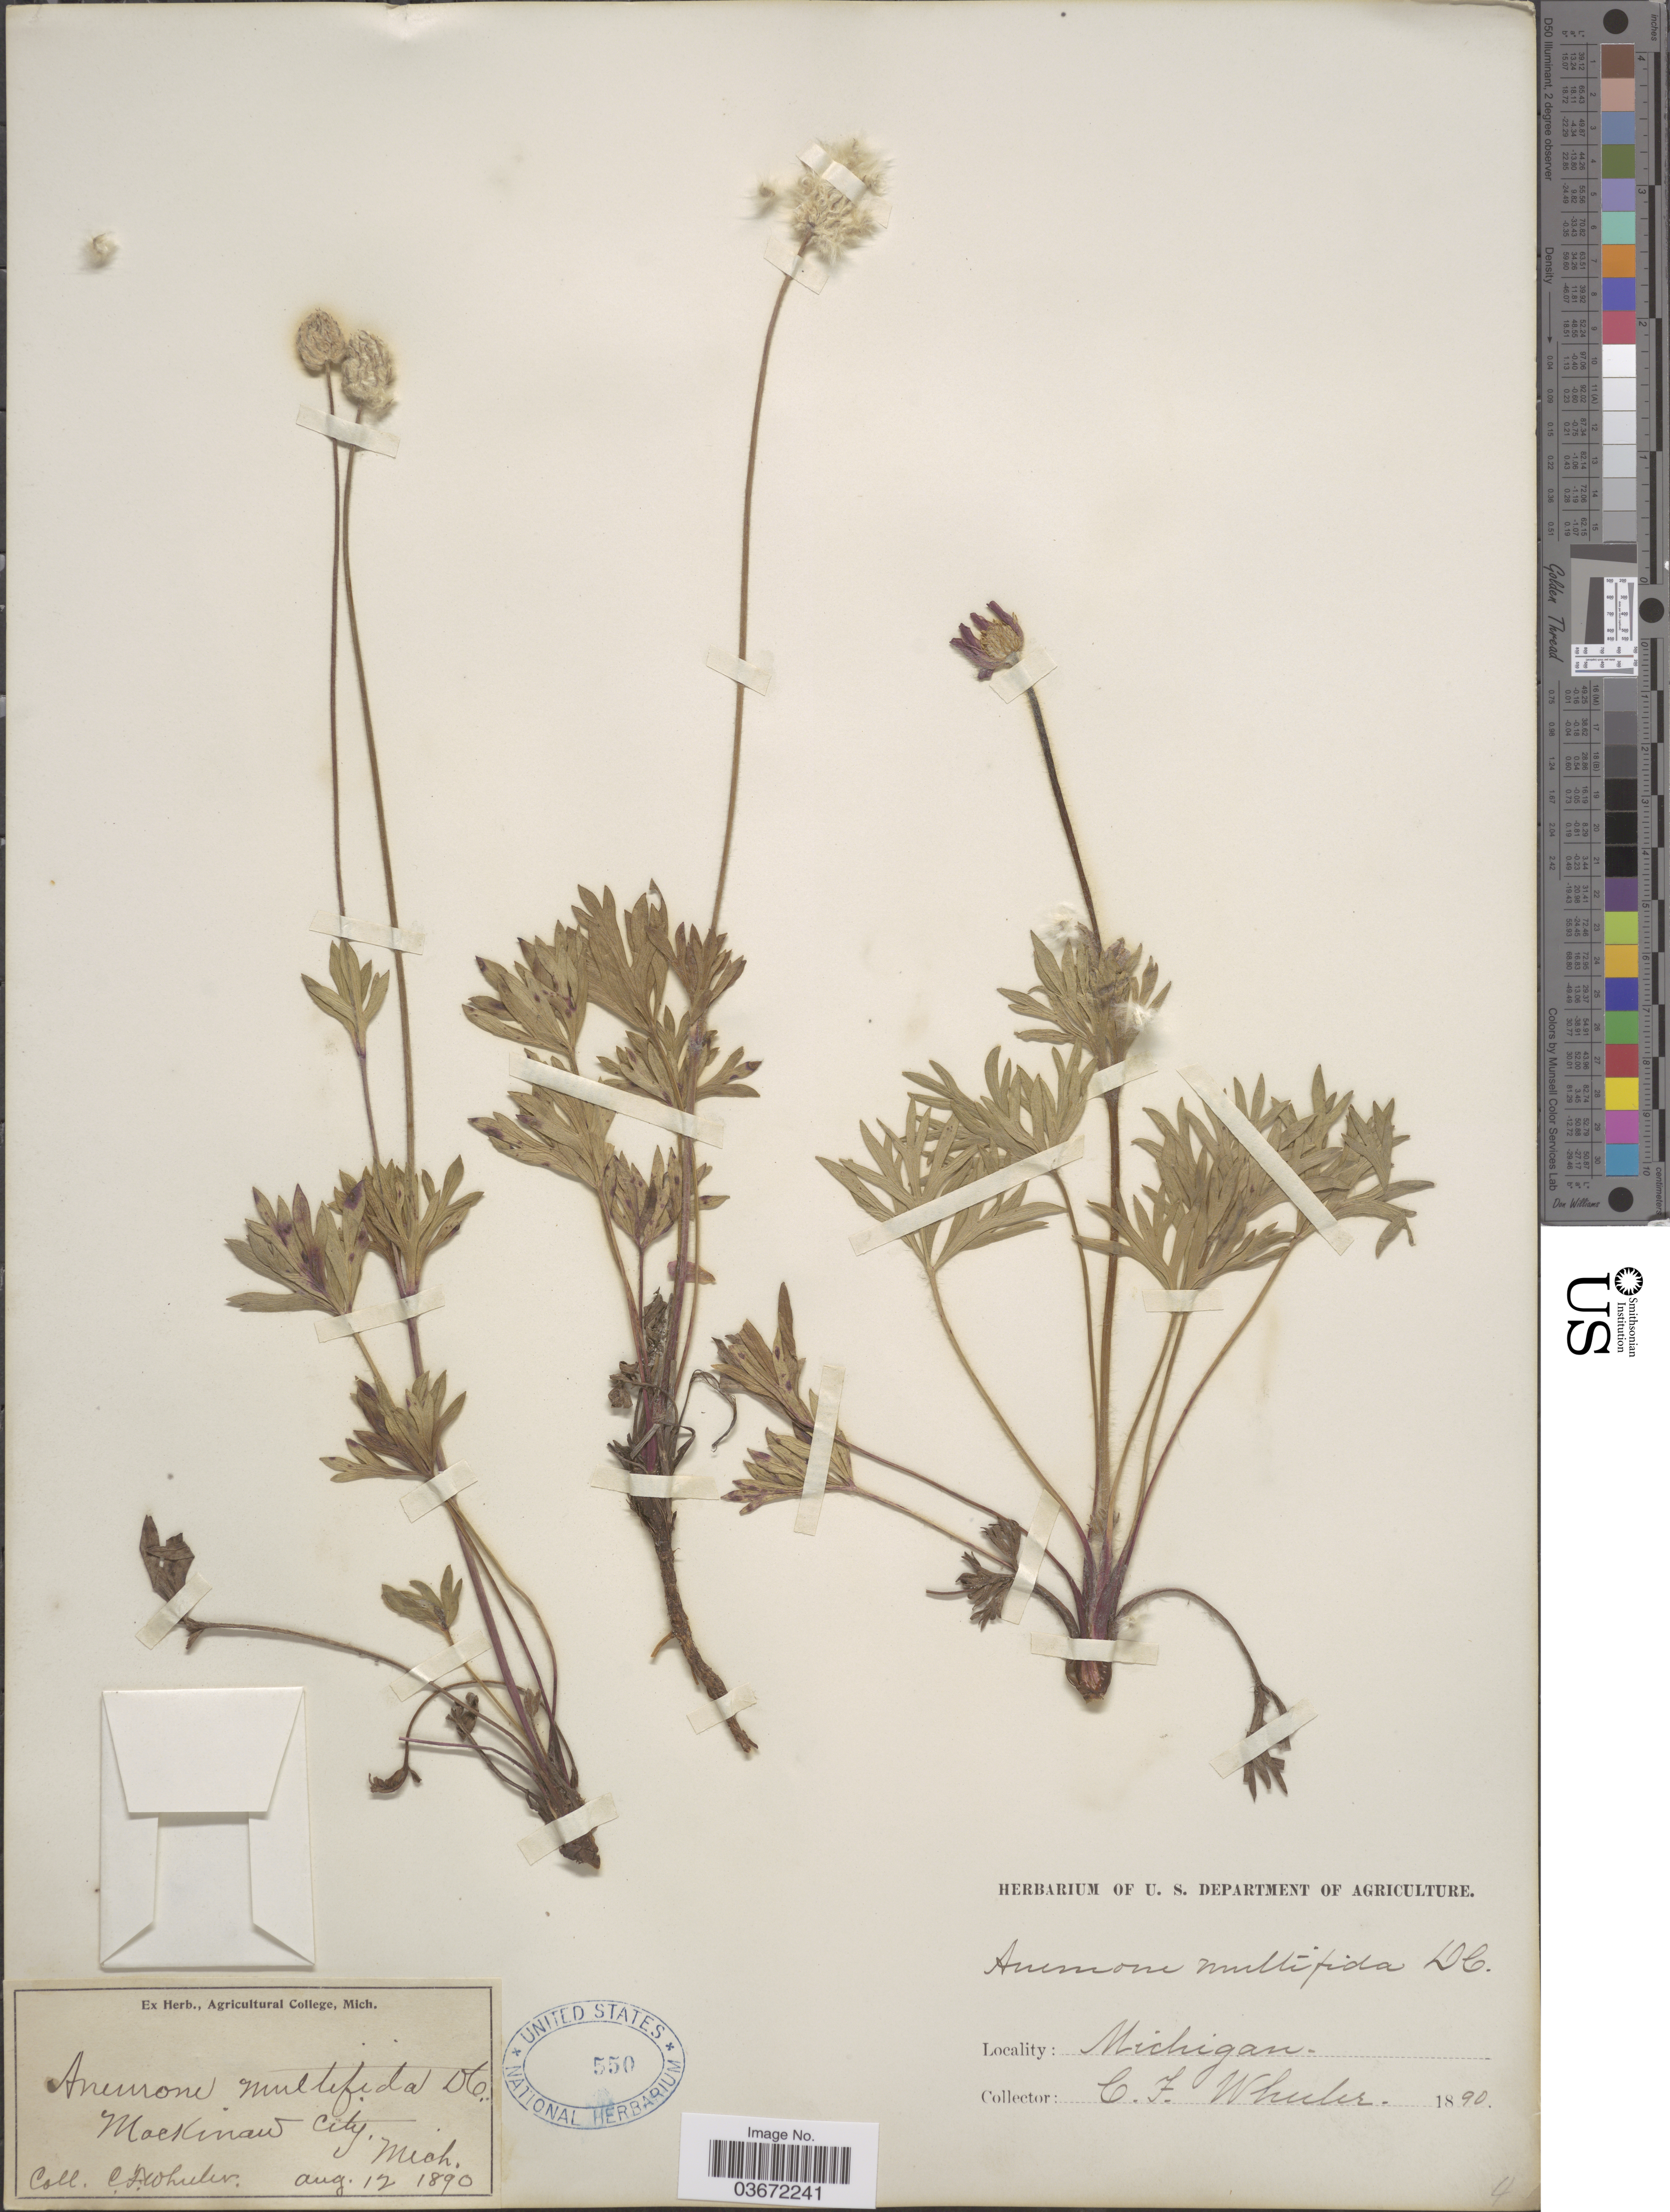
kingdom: Plantae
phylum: Tracheophyta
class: Magnoliopsida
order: Ranunculales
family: Ranunculaceae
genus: Anemone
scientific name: Anemone multifida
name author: Poir.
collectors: C. Wheeler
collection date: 1890-08-12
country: United States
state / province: Michigan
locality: Mackinaw City.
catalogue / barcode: US 550